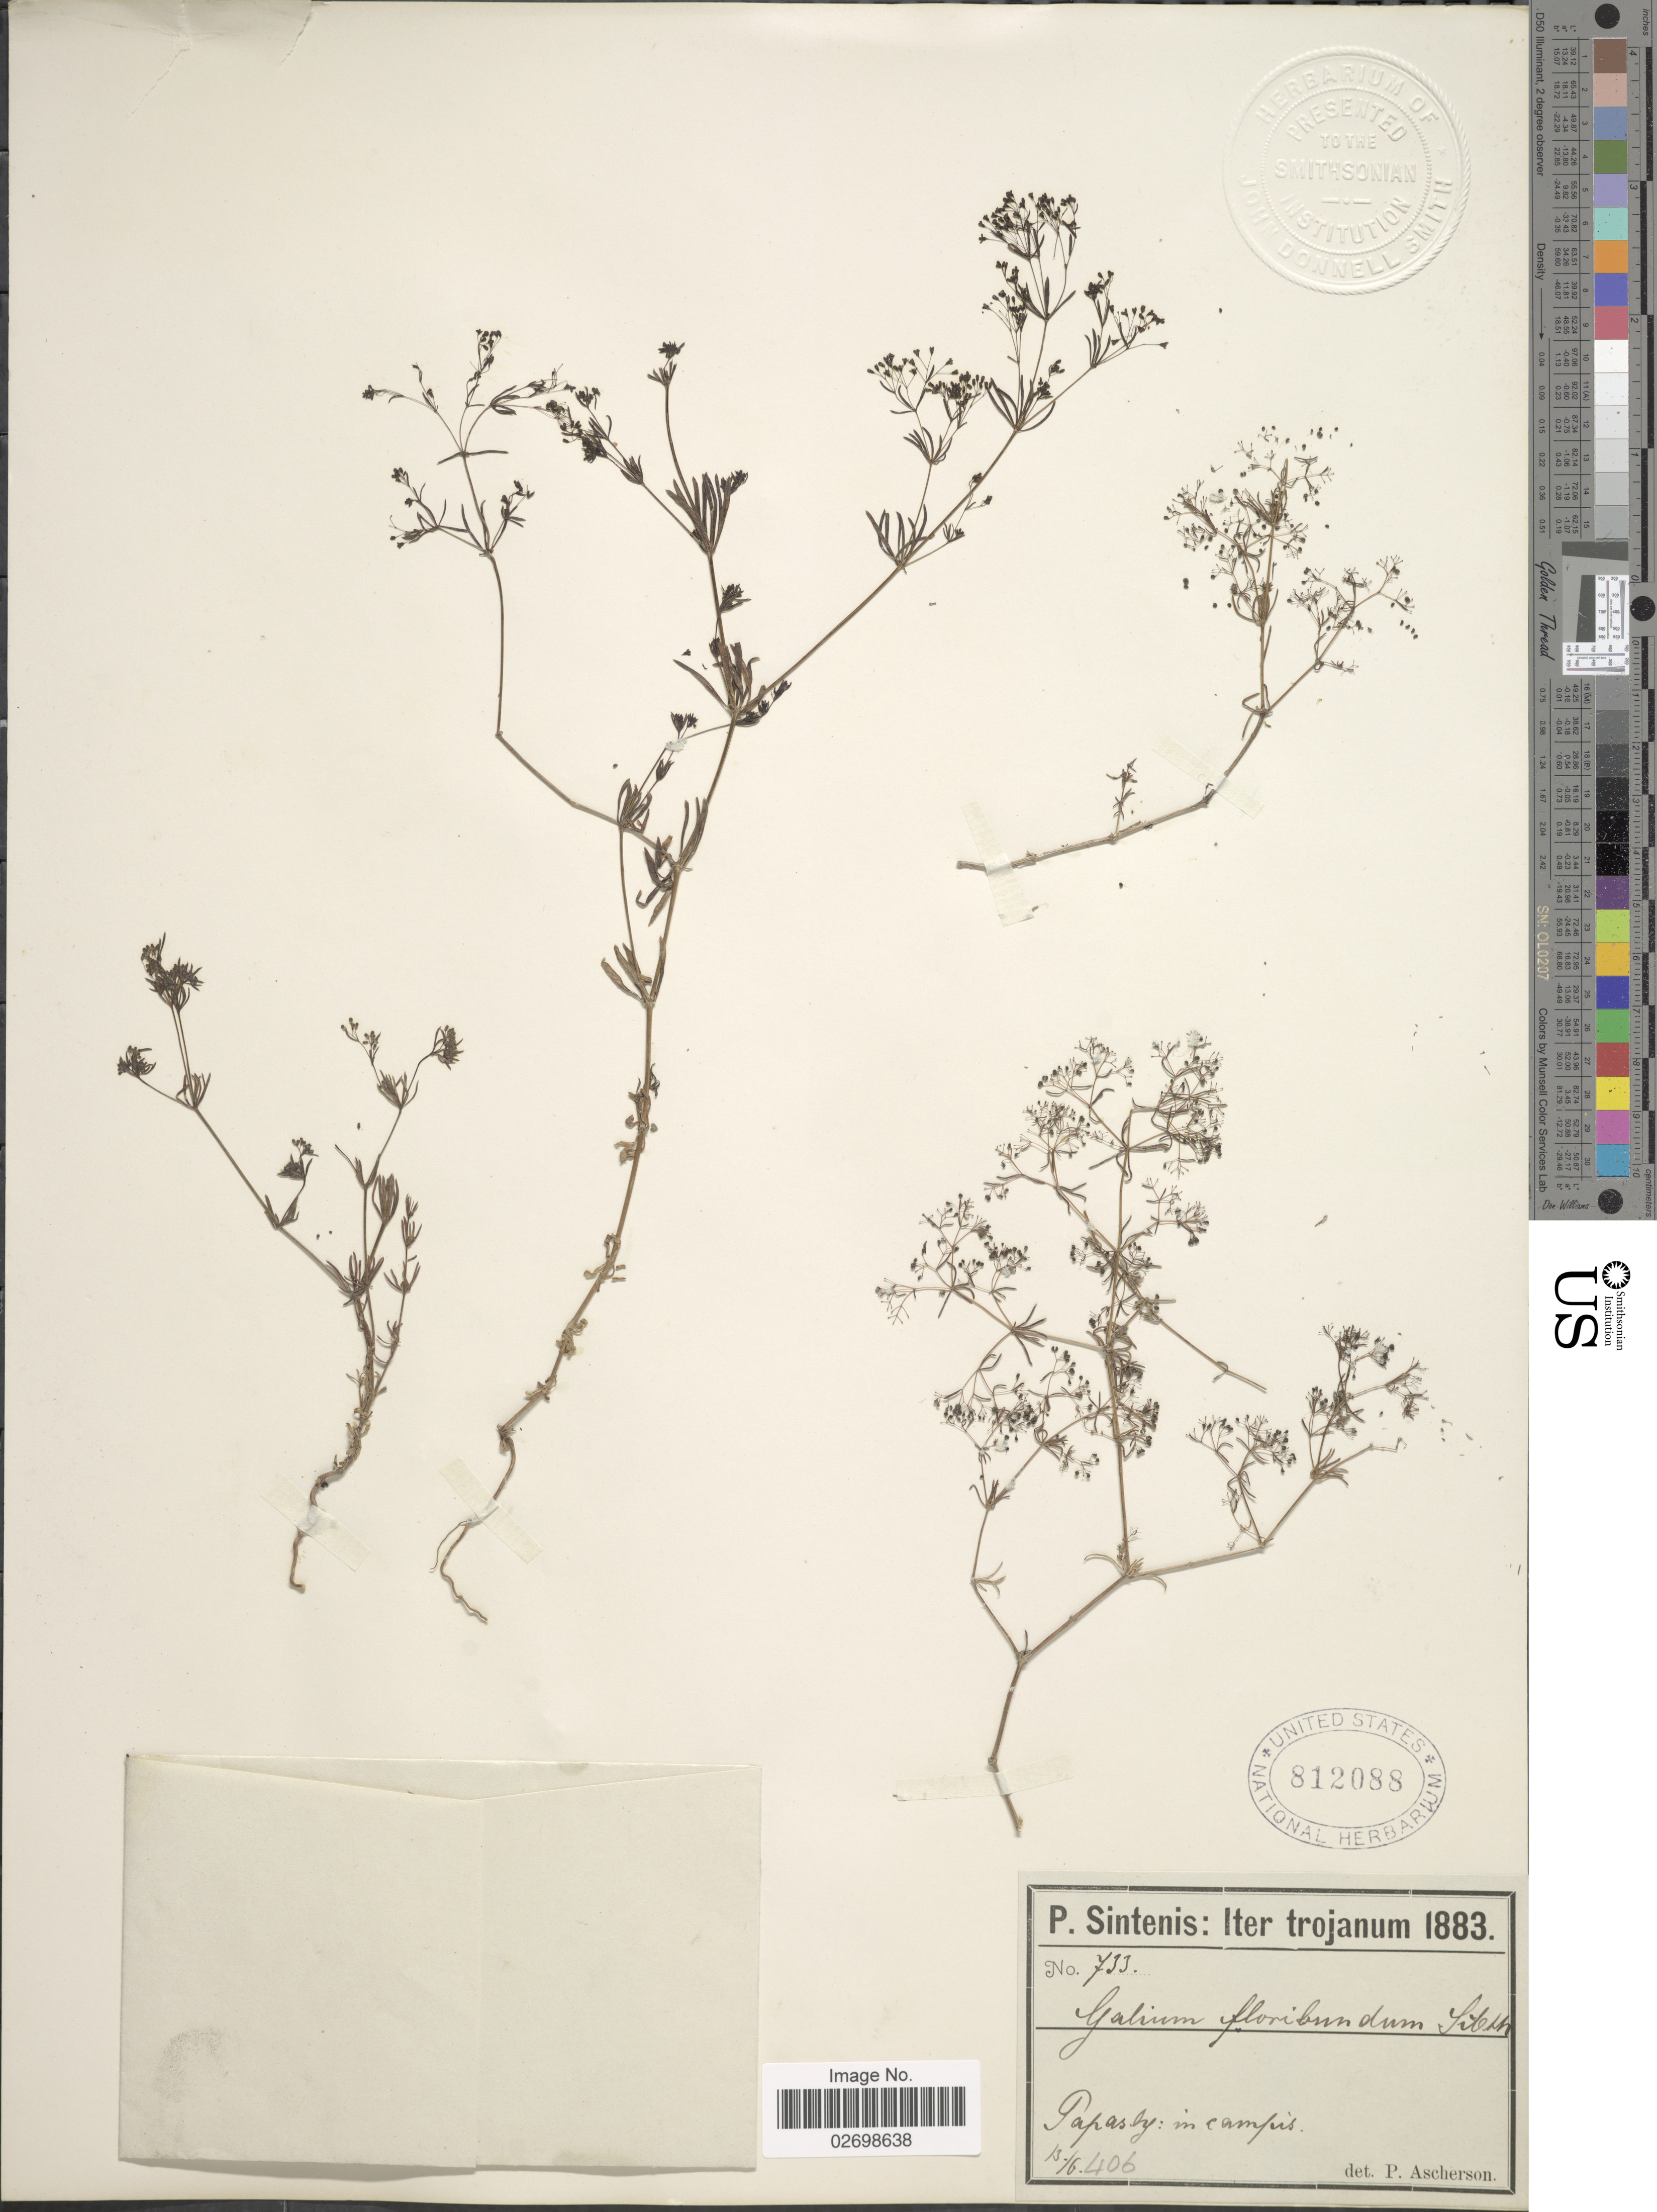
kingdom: Plantae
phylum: Tracheophyta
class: Magnoliopsida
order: Gentianales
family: Rubiaceae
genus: Galium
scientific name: Galium floribundum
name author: Sm.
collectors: P. Sintenis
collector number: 733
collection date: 1883-06-13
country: Turkey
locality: Iter trojanum. Papasly: in campis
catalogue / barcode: US 812088